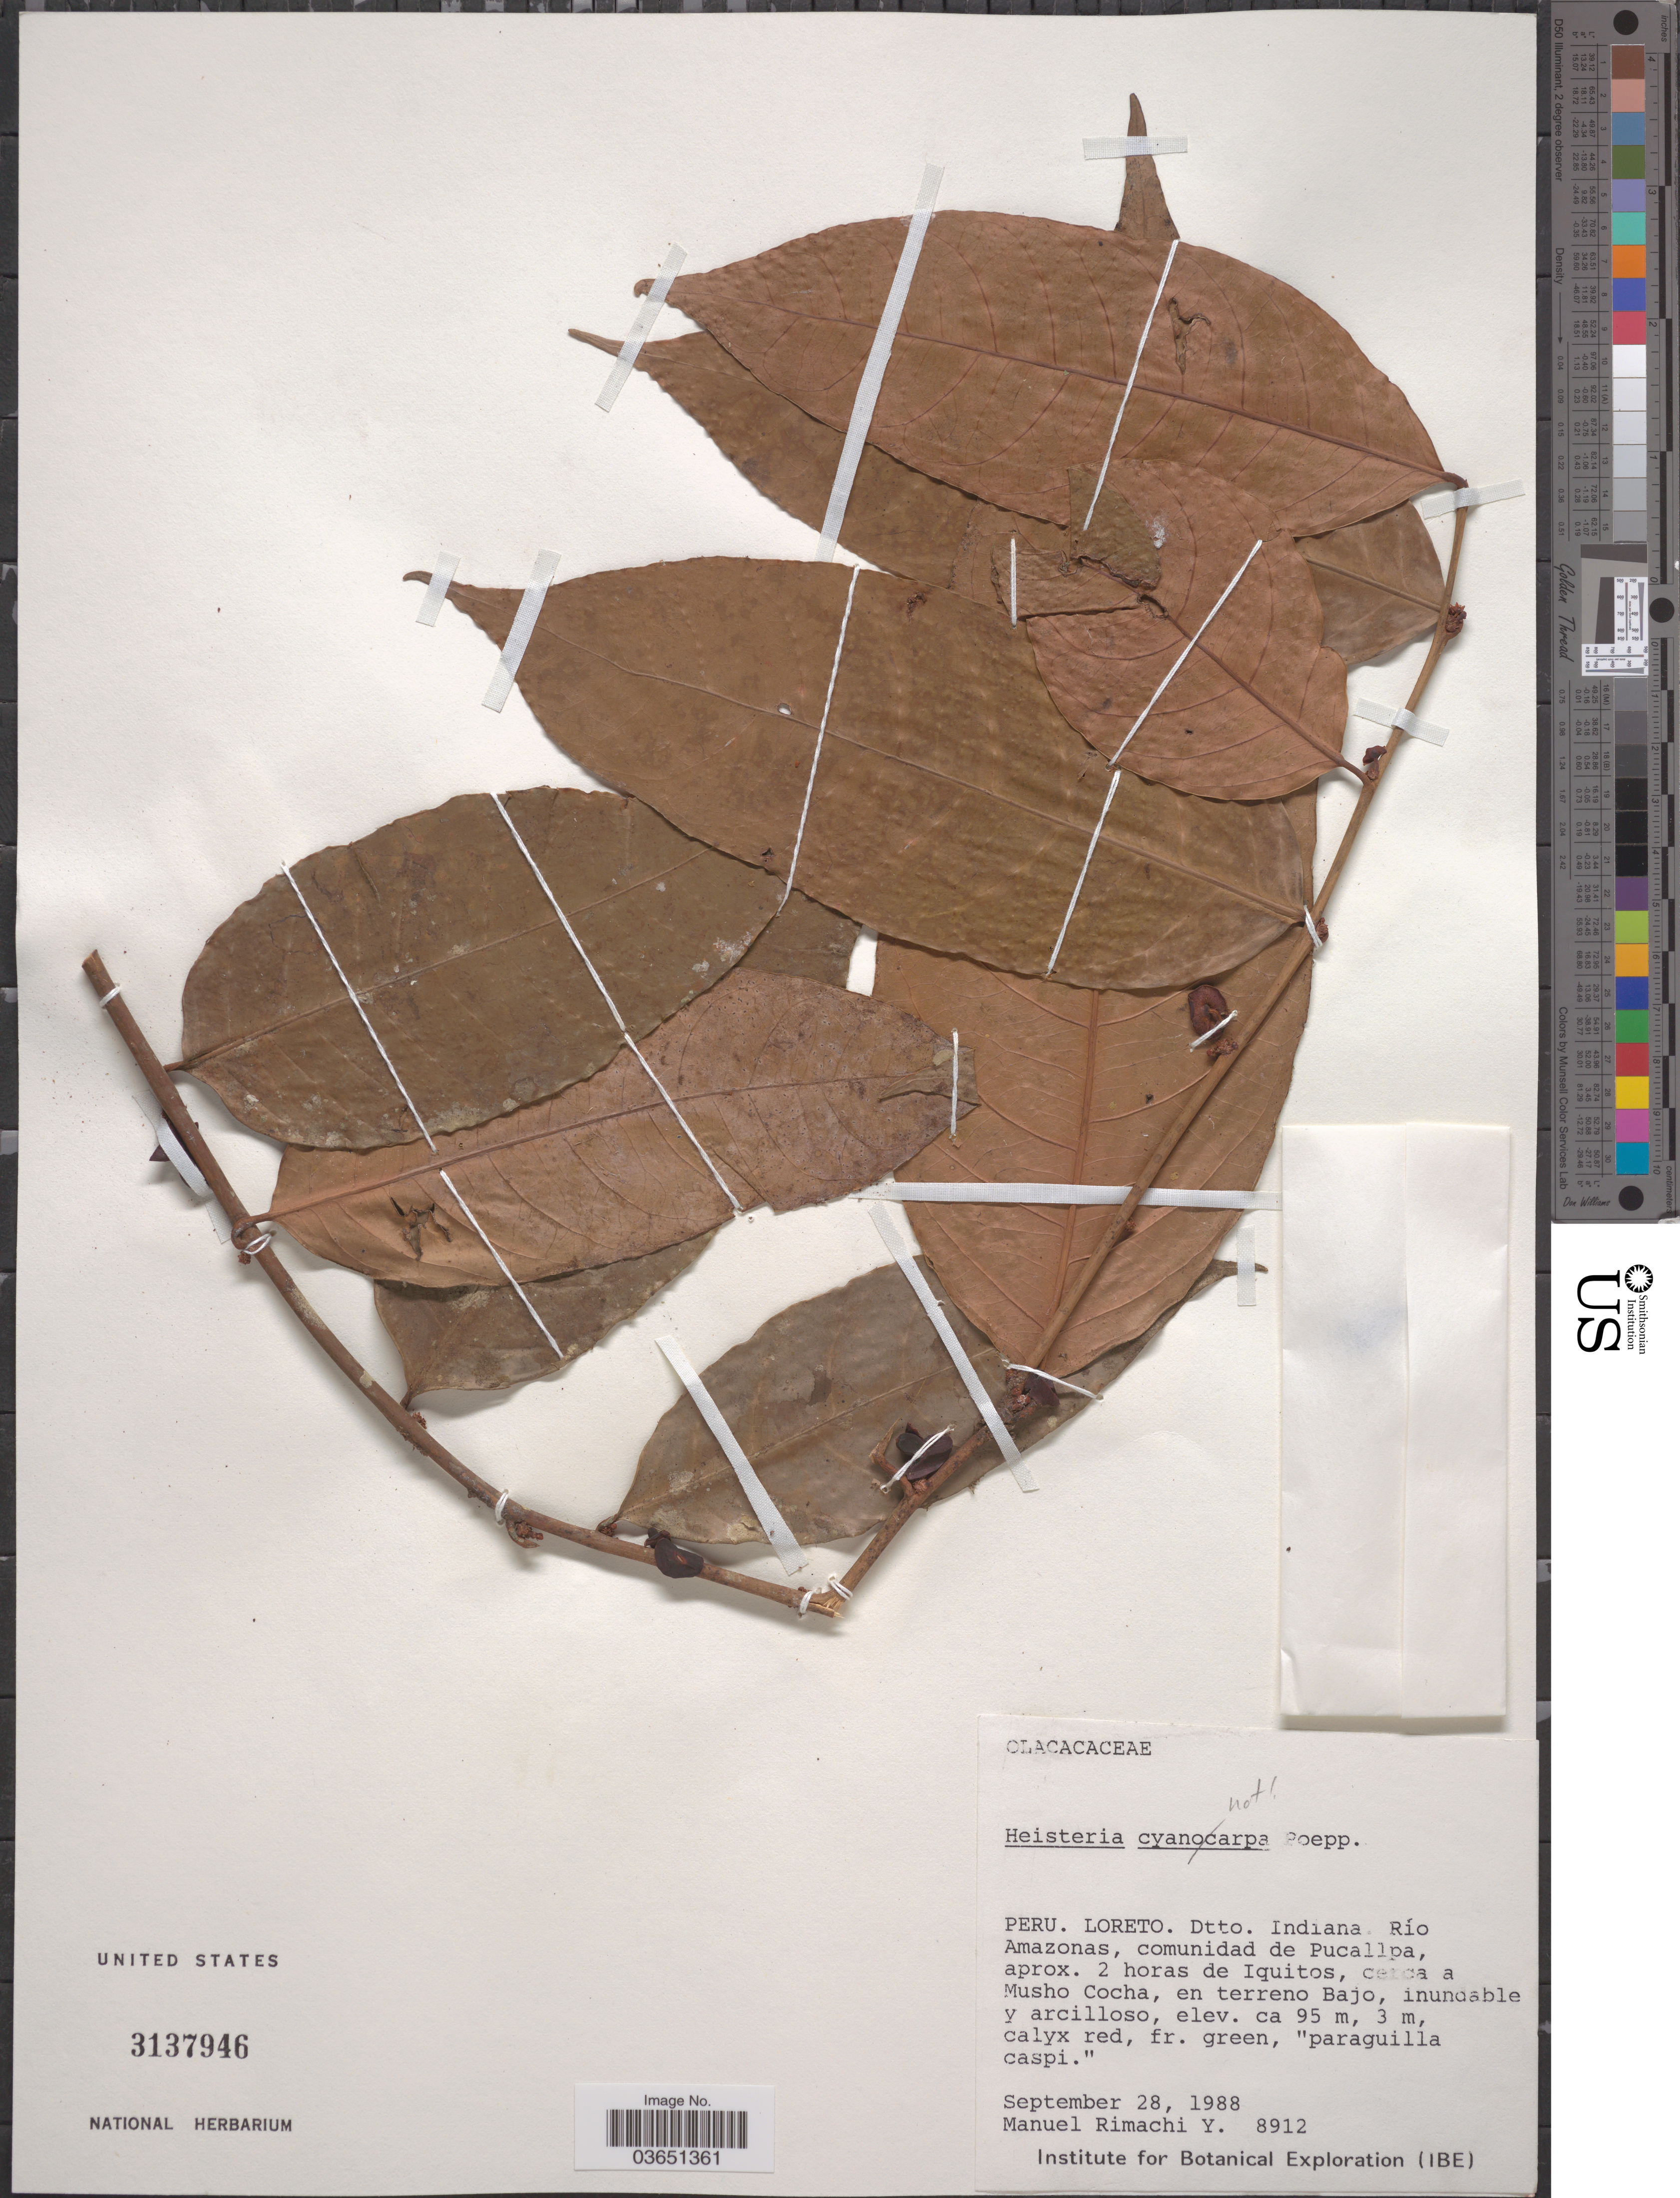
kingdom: Plantae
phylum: Tracheophyta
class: Magnoliopsida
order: Santalales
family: Erythropalaceae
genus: Heisteria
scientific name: Heisteria sp.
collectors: M. Rimachi Y.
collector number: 8912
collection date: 1988-09-28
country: Peru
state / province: Loreto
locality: Dtto. Indiana. Río Amazonas, comunidad de Pucallpa, aprox. 2 horas de Iquitos, cerca a Musho Cocha, en terreno Bajo.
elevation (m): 95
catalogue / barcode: US 3137946